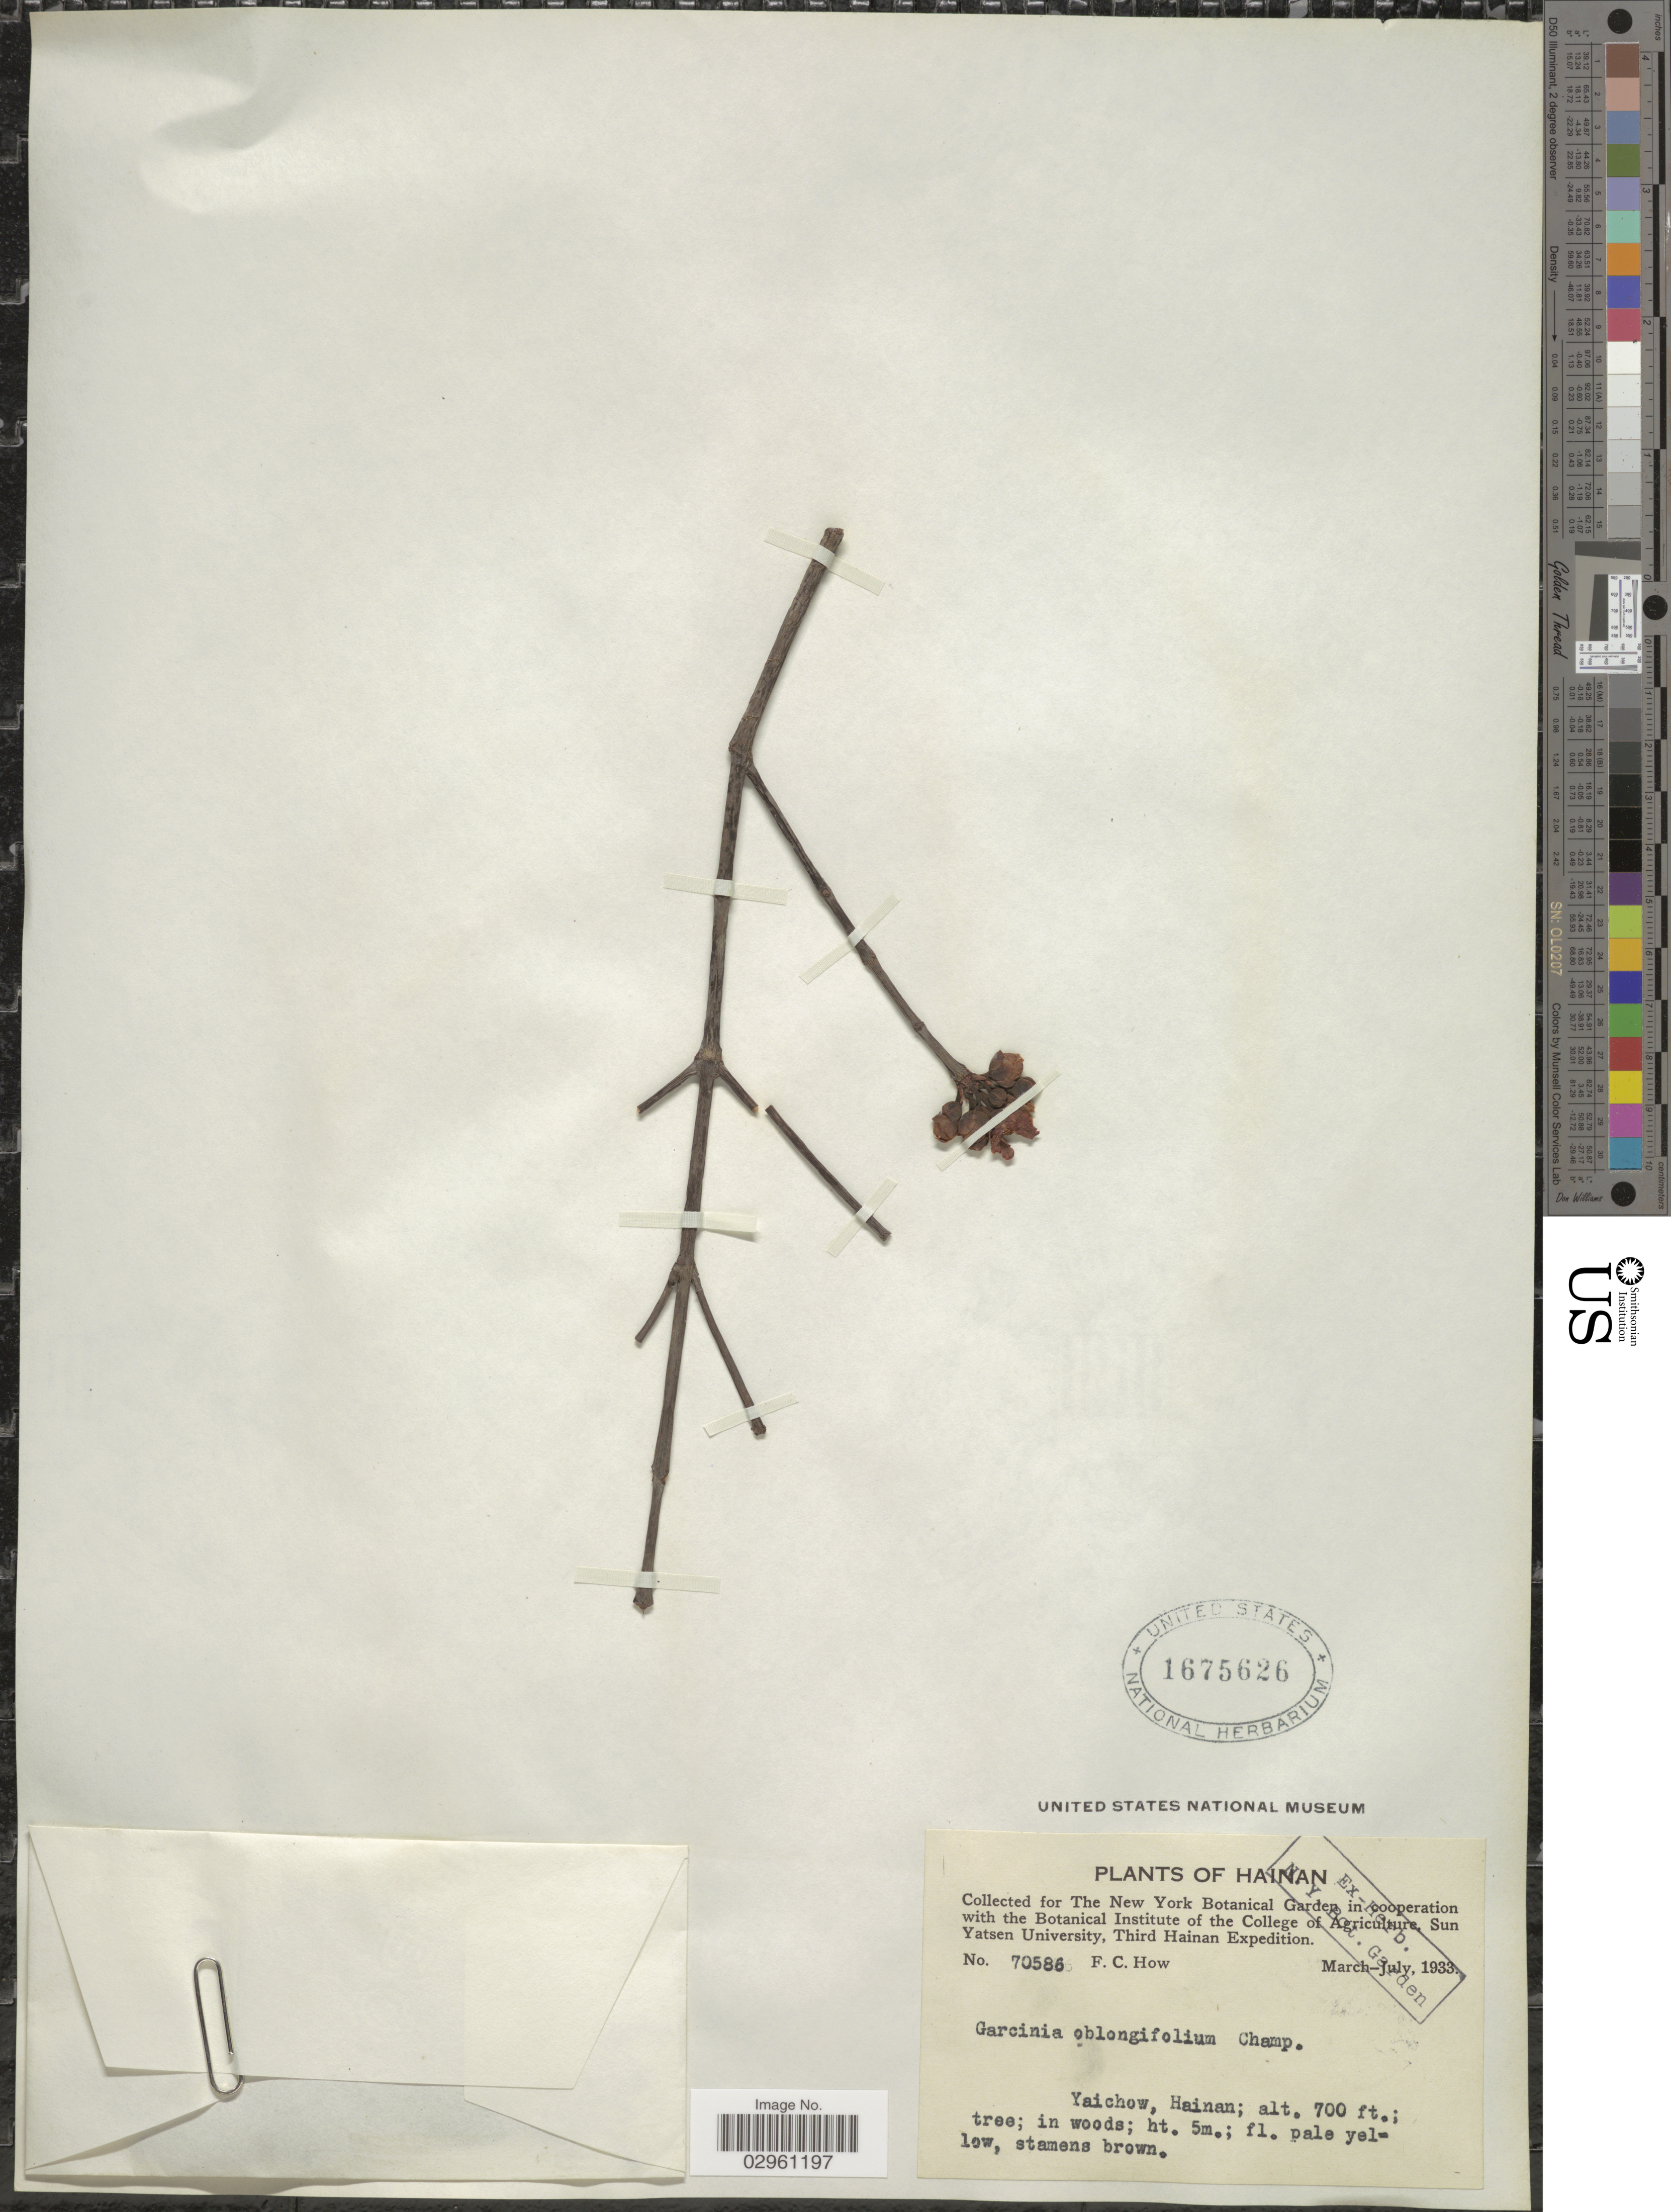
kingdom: Plantae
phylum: Tracheophyta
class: Magnoliopsida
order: Malpighiales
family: Clusiaceae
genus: Garcinia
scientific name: Garcinia oblongifolia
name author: Champ. ex Benth.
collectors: F. C. How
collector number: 70586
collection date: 1933-03/1933-07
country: China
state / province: Hainan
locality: Yaichow.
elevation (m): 213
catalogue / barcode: US 1675626